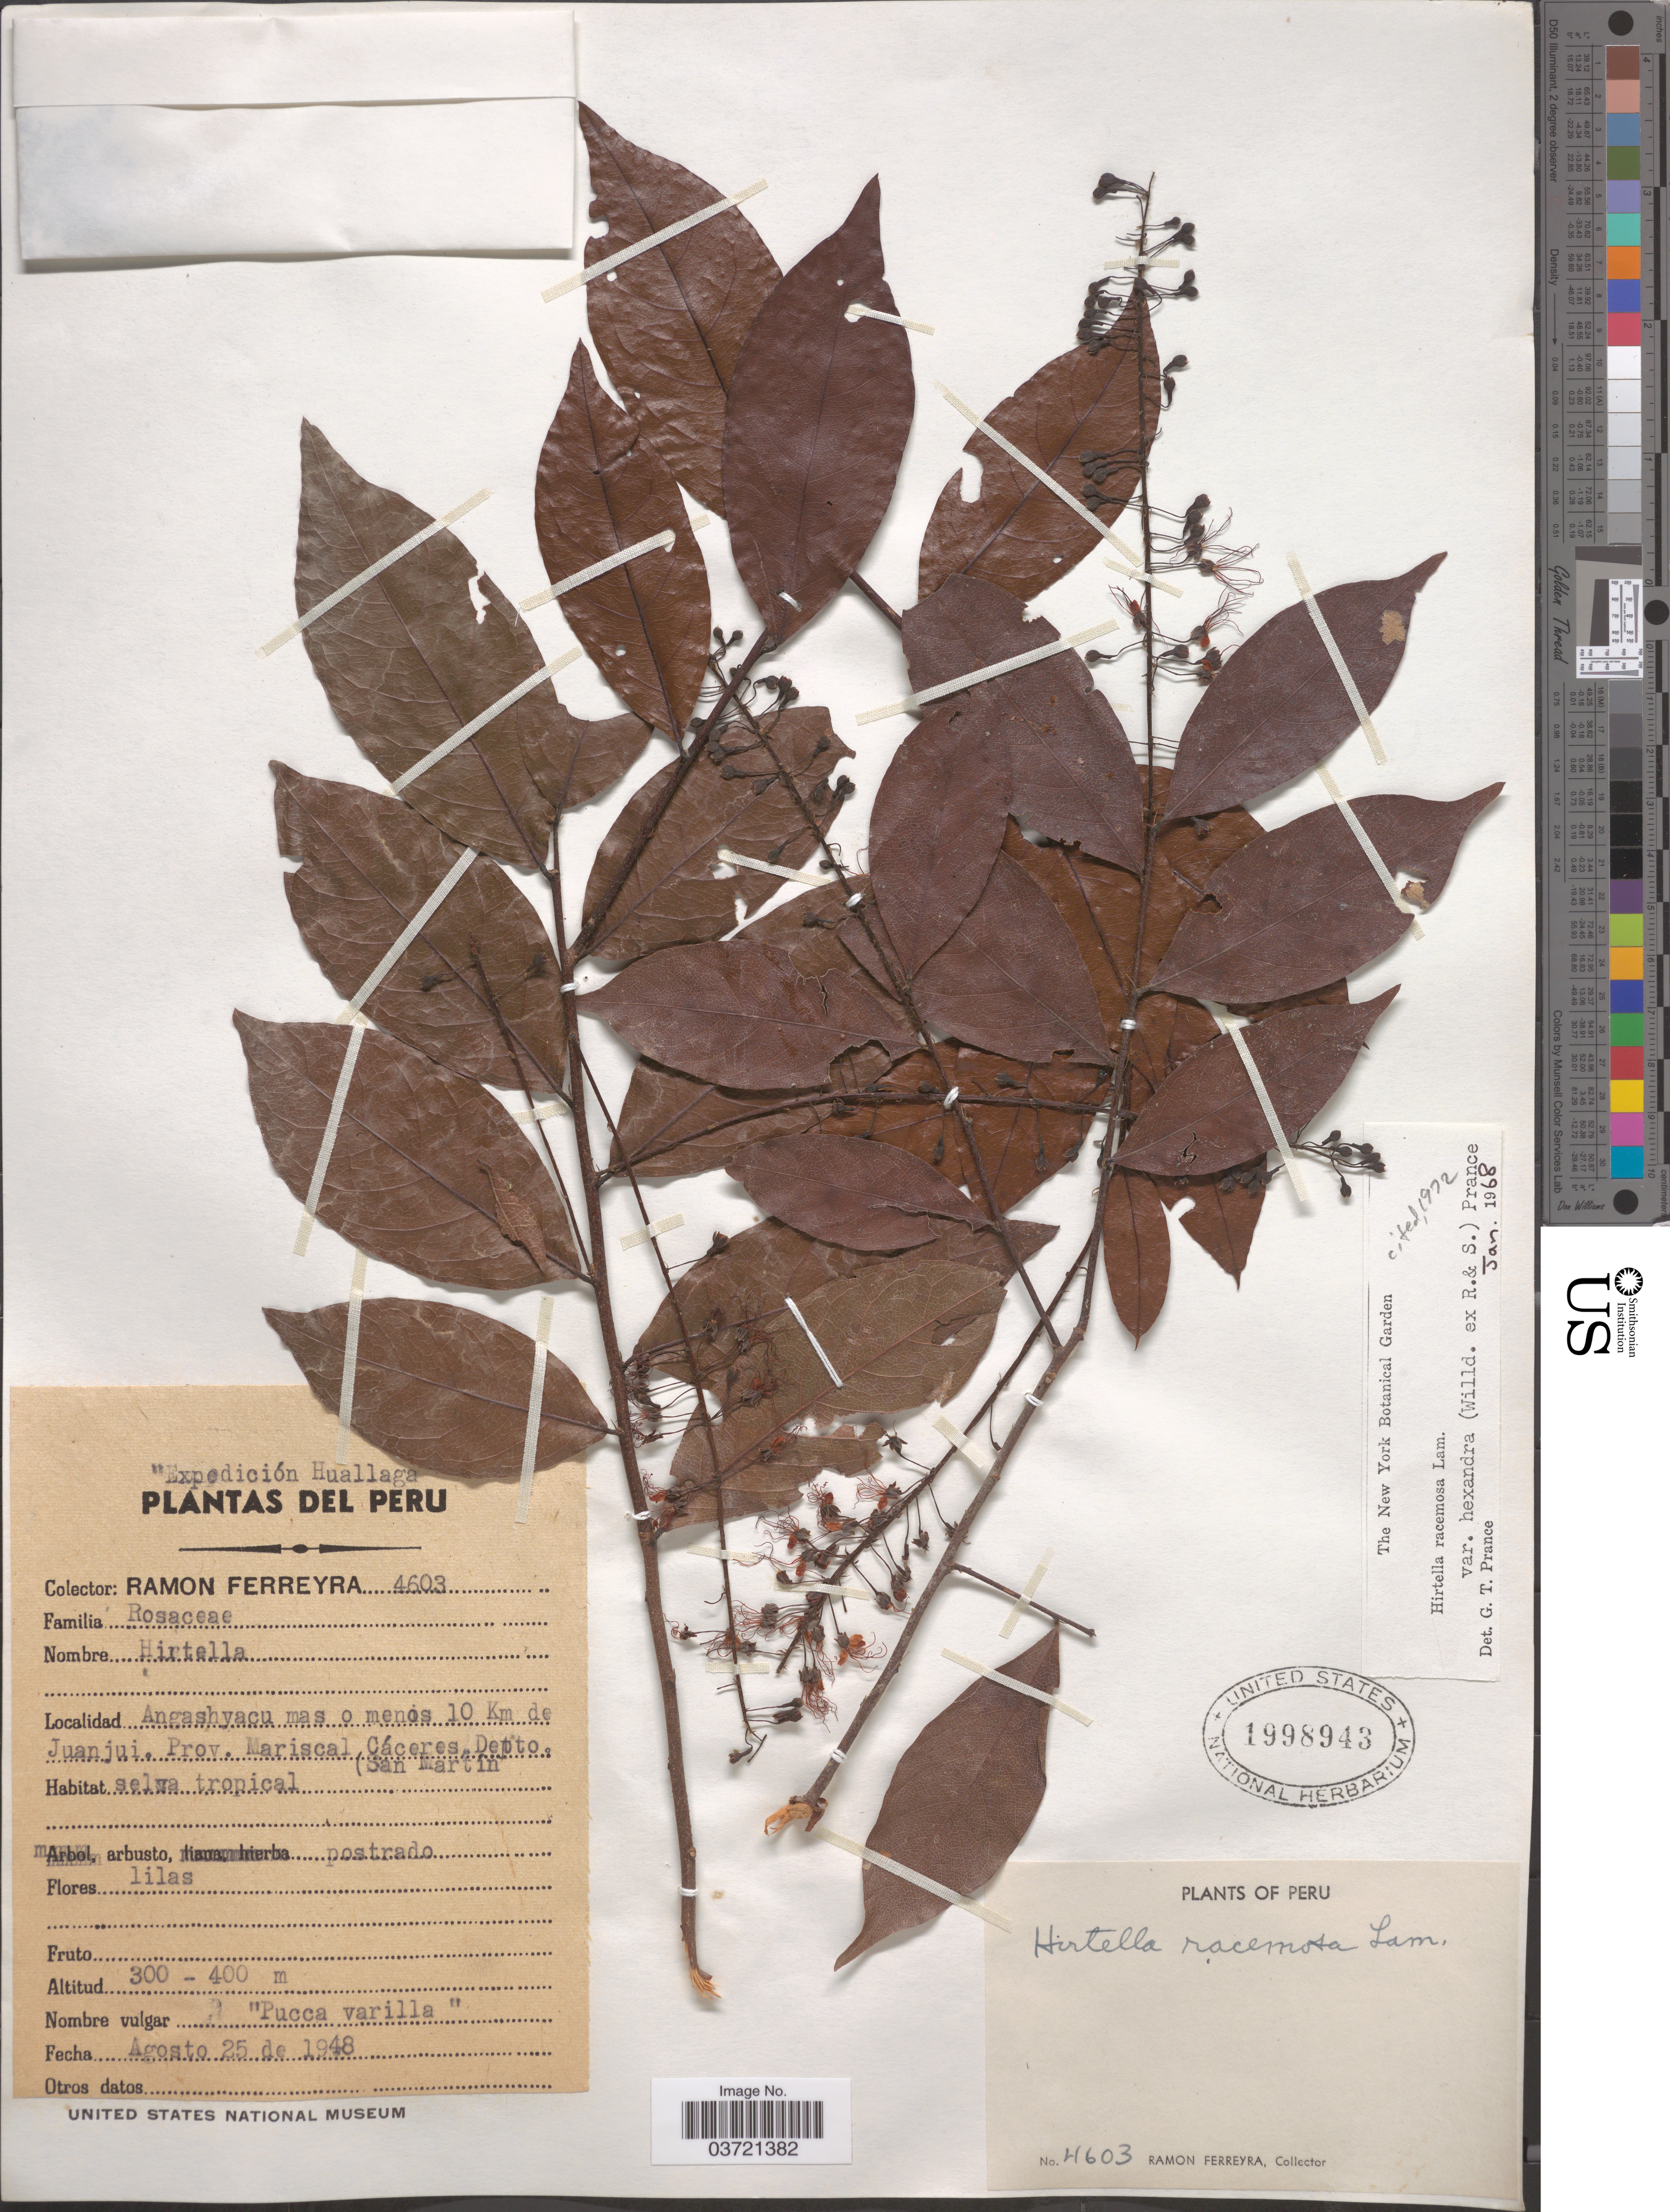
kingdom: Plantae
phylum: Tracheophyta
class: Magnoliopsida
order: Malpighiales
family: Chrysobalanaceae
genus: Hirtella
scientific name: Hirtella racemosa var. hexandra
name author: (Willd. ex Roem. & Schult.) Prance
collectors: R. A. Ferreyra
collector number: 4603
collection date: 1948-08-25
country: Peru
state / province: San Martín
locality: Angashyacu mas o menos 10 Km de Juanjui. Prov. Mariscal Cáceres. Depto. (San Martin.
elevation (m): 300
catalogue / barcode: US 1998943